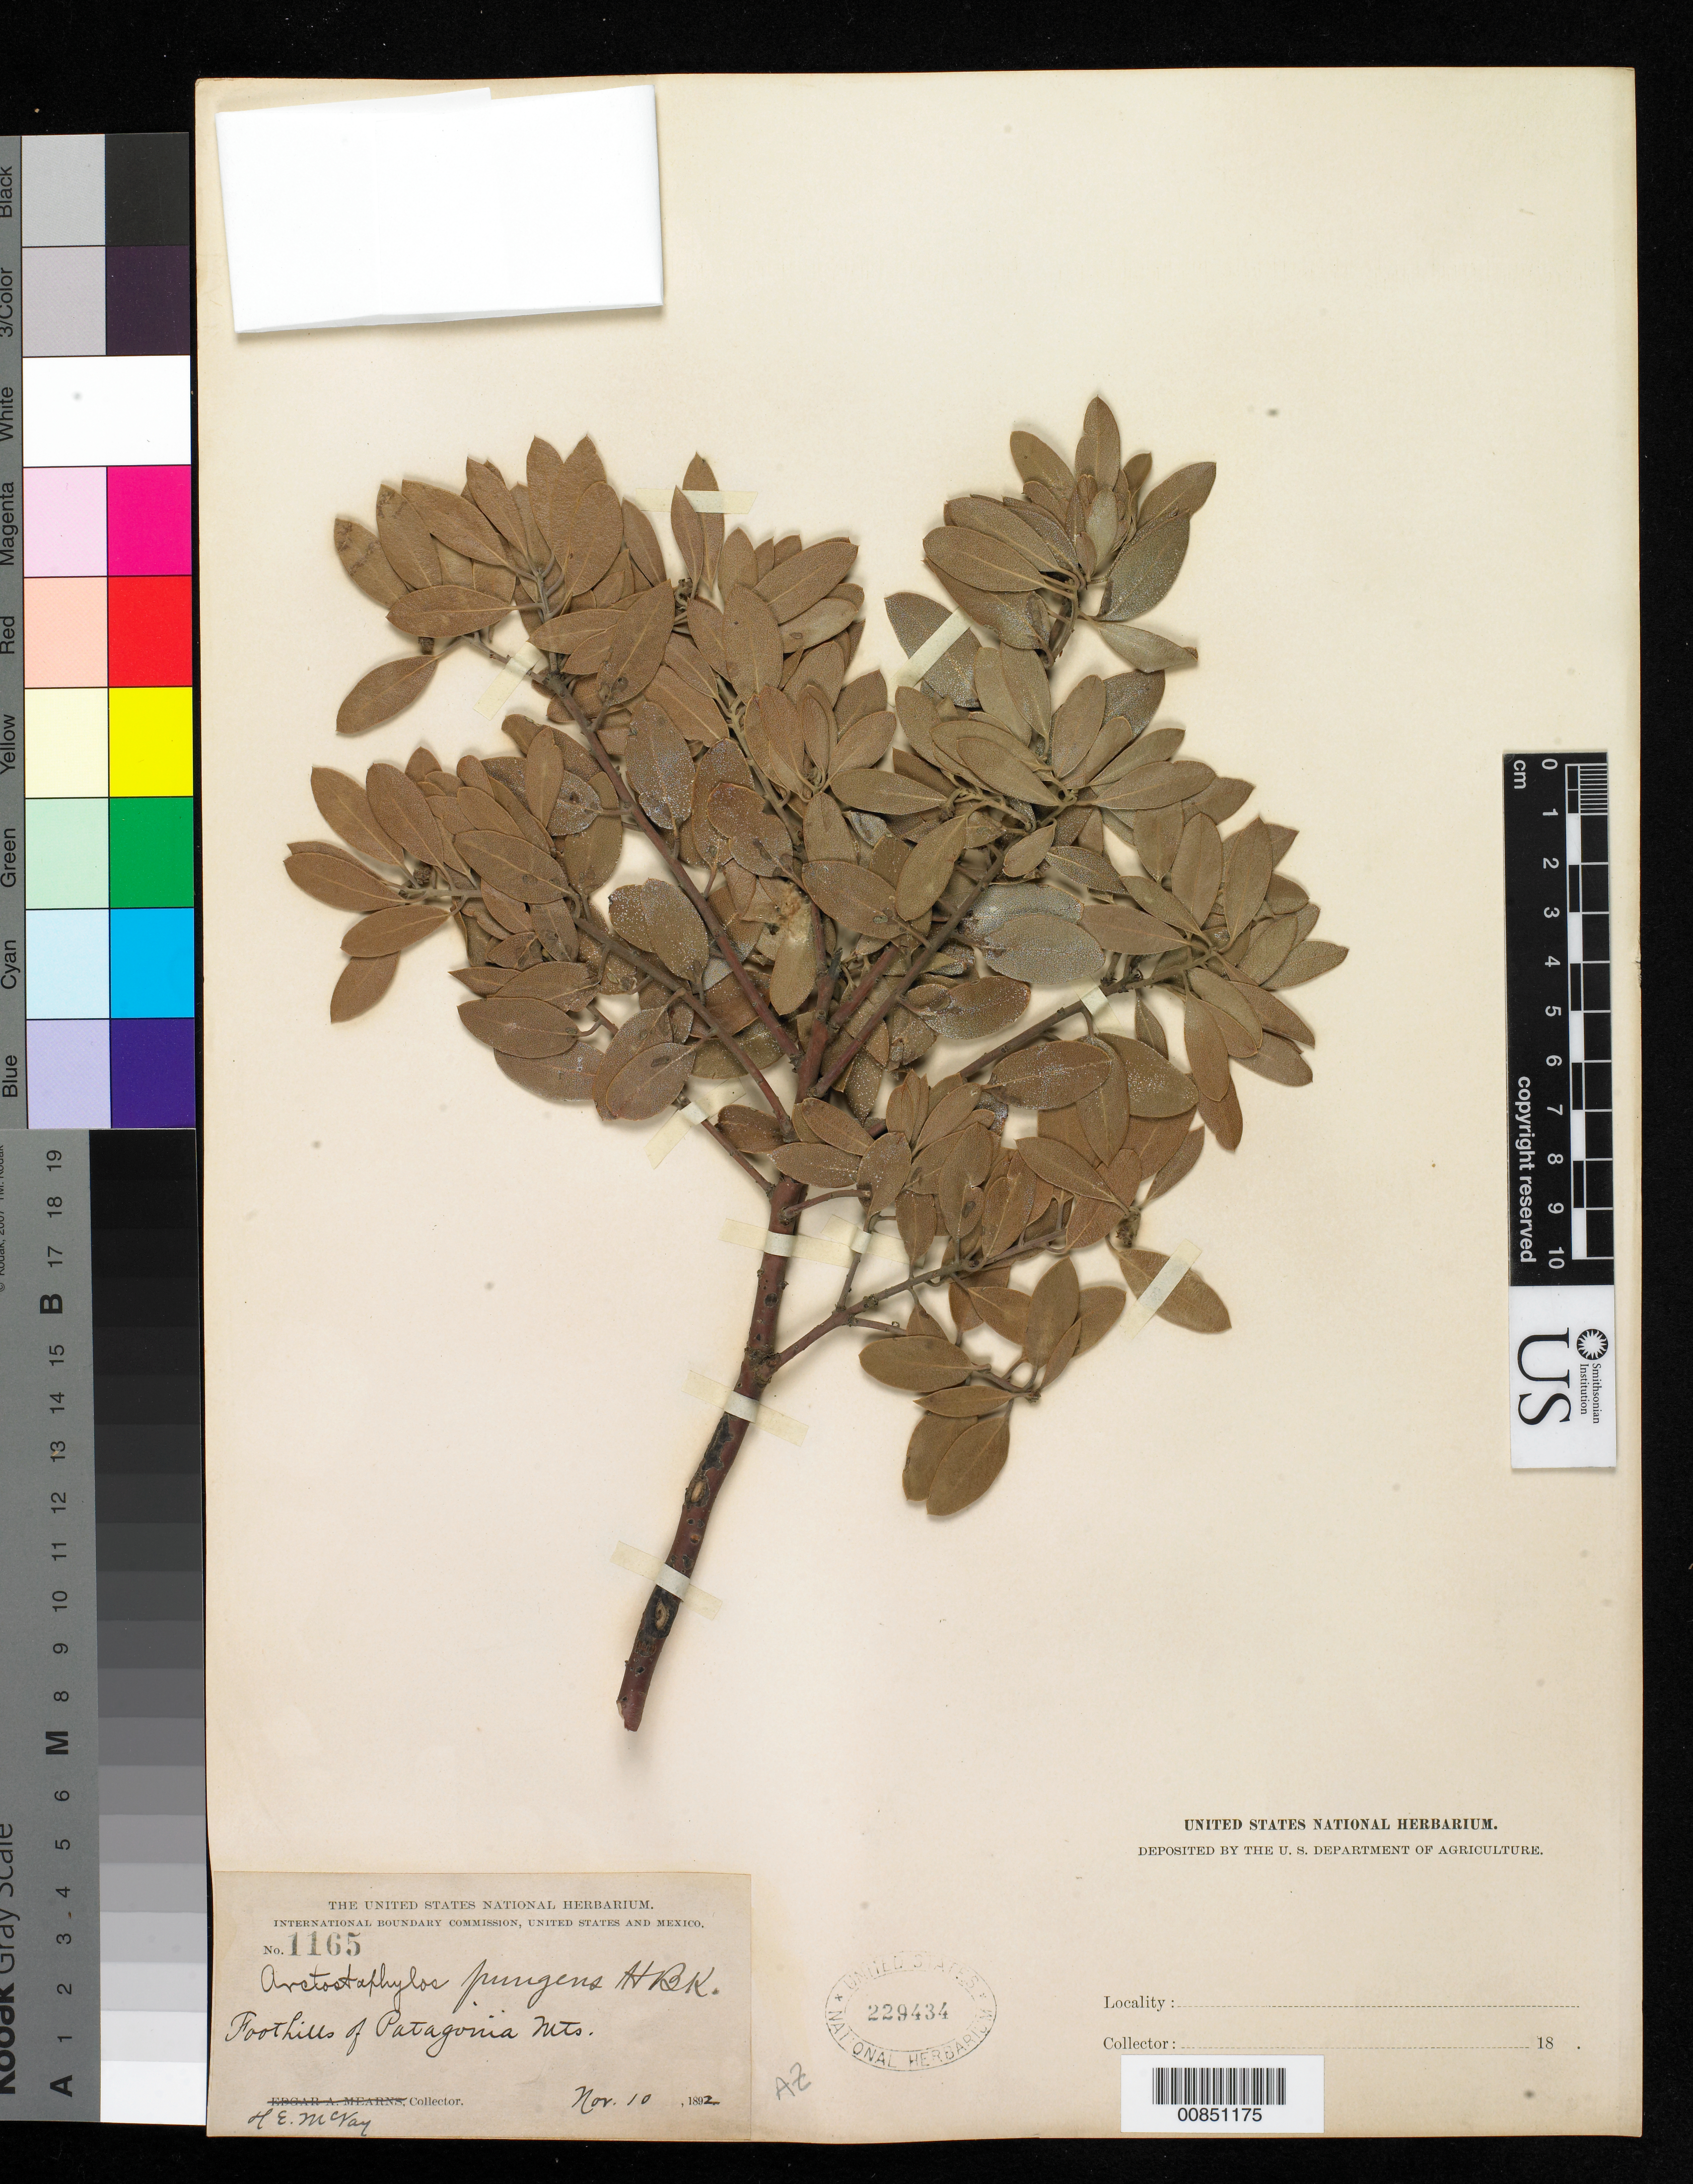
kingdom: Plantae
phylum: Tracheophyta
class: Magnoliopsida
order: Ericales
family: Ericaceae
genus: Arctostaphylos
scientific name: Arctostaphylos pungens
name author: Kunth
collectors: H. E. McVay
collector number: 1165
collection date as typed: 10 Nov 1892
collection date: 1892-11-10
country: United States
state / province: Arizona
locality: Foothills of Patagonia Mts.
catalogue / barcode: US 229434